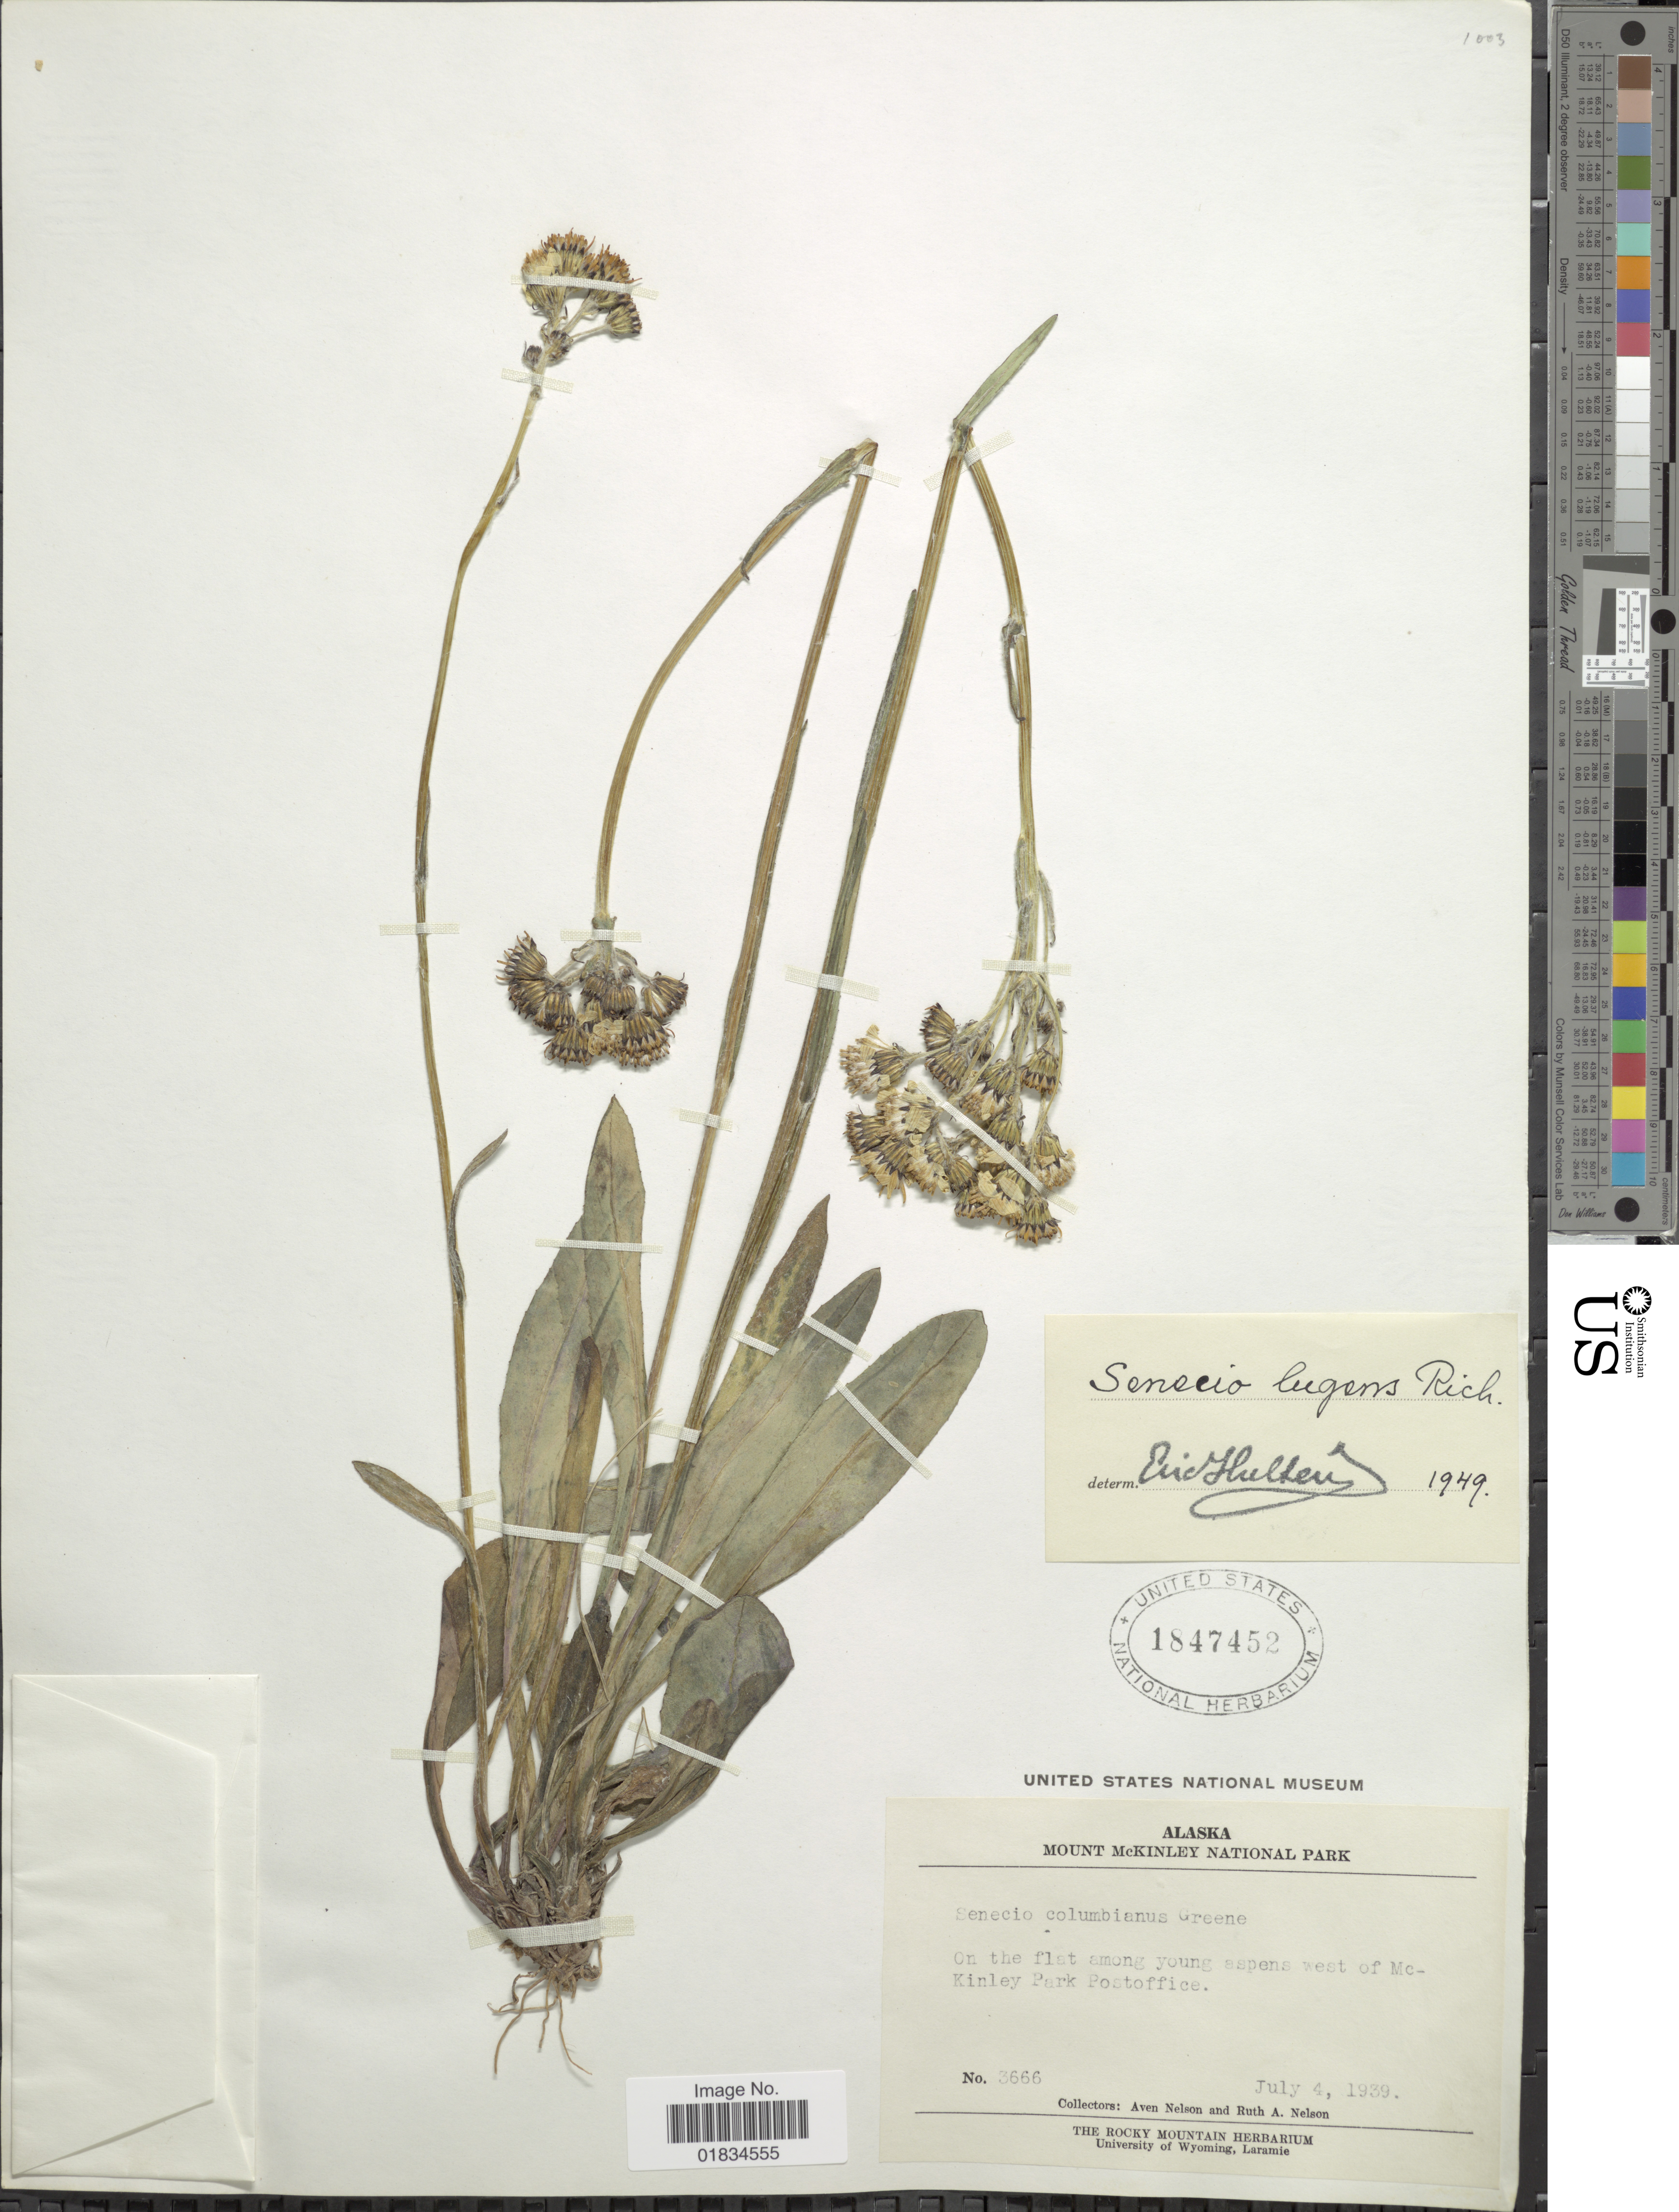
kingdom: Plantae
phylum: Tracheophyta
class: Magnoliopsida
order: Asterales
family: Asteraceae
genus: Senecio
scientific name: Senecio lugens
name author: Richardson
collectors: A. Nelson & R. A. Nelson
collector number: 3666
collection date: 1939-07-04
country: United States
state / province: Alaska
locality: West of McKinley Park Postoffice. Mount MckInley Naional Park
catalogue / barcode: US 1847452